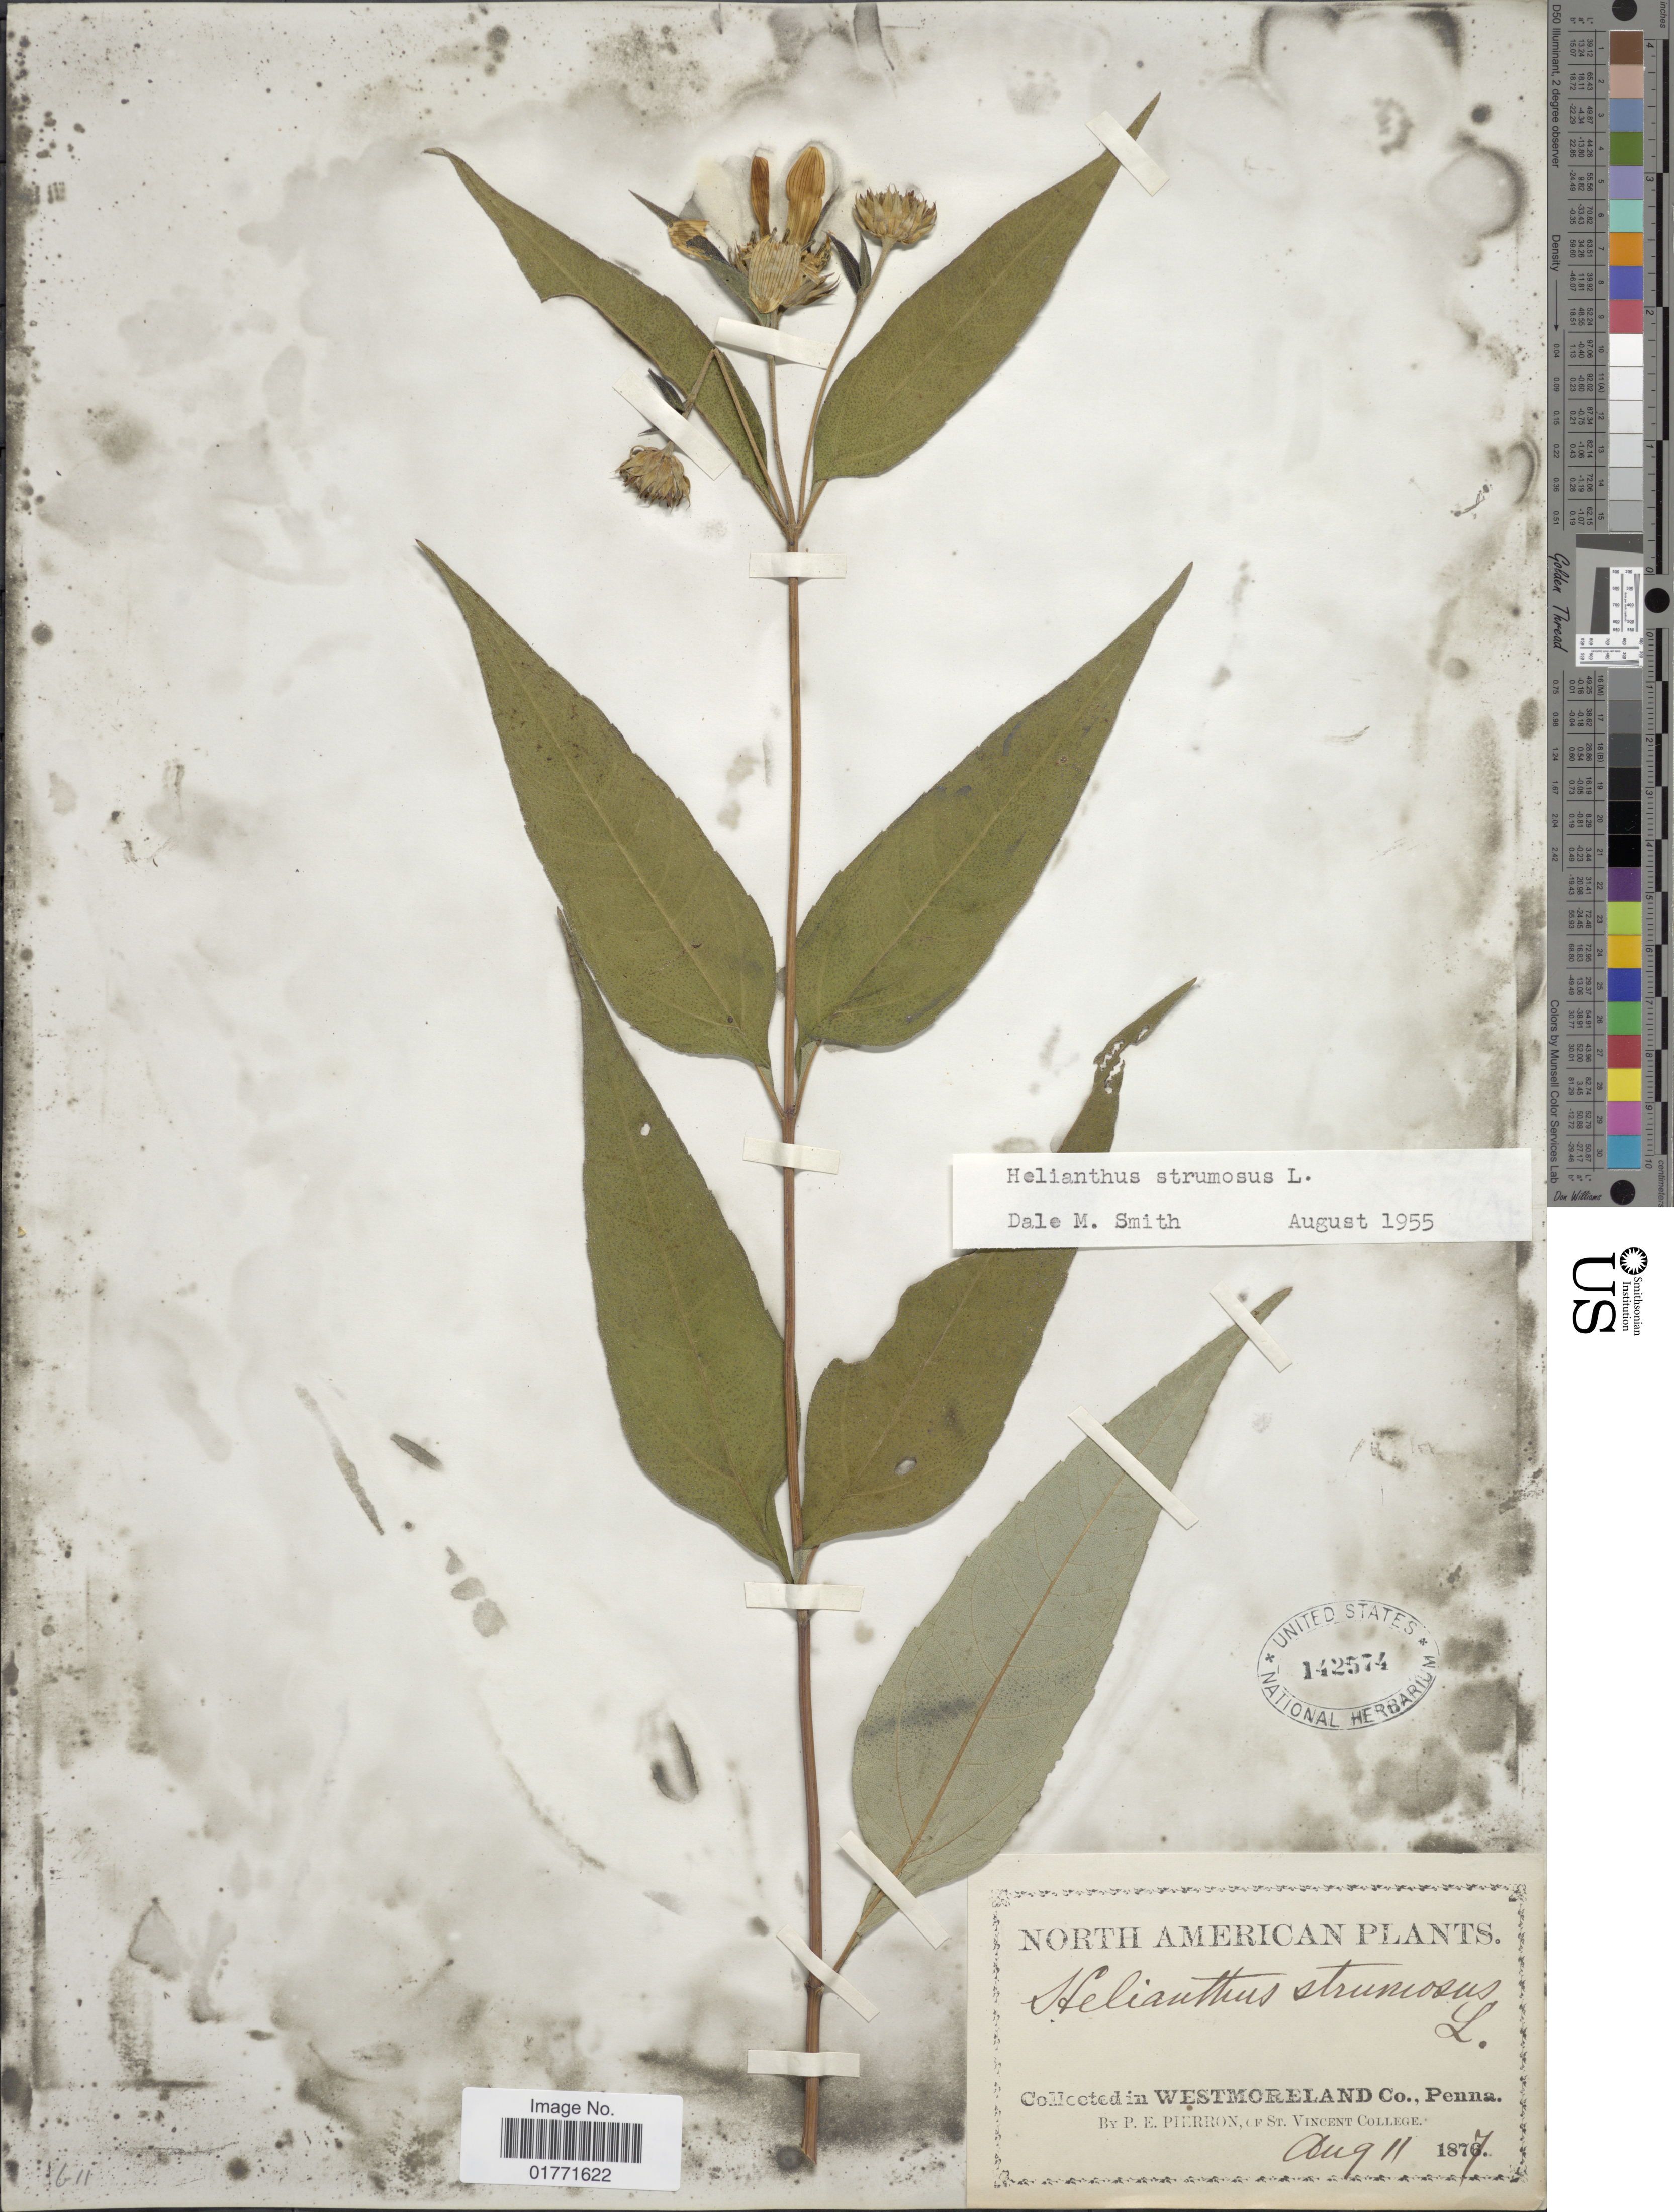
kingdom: Plantae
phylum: Tracheophyta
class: Magnoliopsida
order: Asterales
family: Asteraceae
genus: Helianthus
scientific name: Helianthus strumosus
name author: L.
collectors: P. Pierron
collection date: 1877-08-11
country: United States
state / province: Pennsylvania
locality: Westmoreland Co., Penna.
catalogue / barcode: US 142574